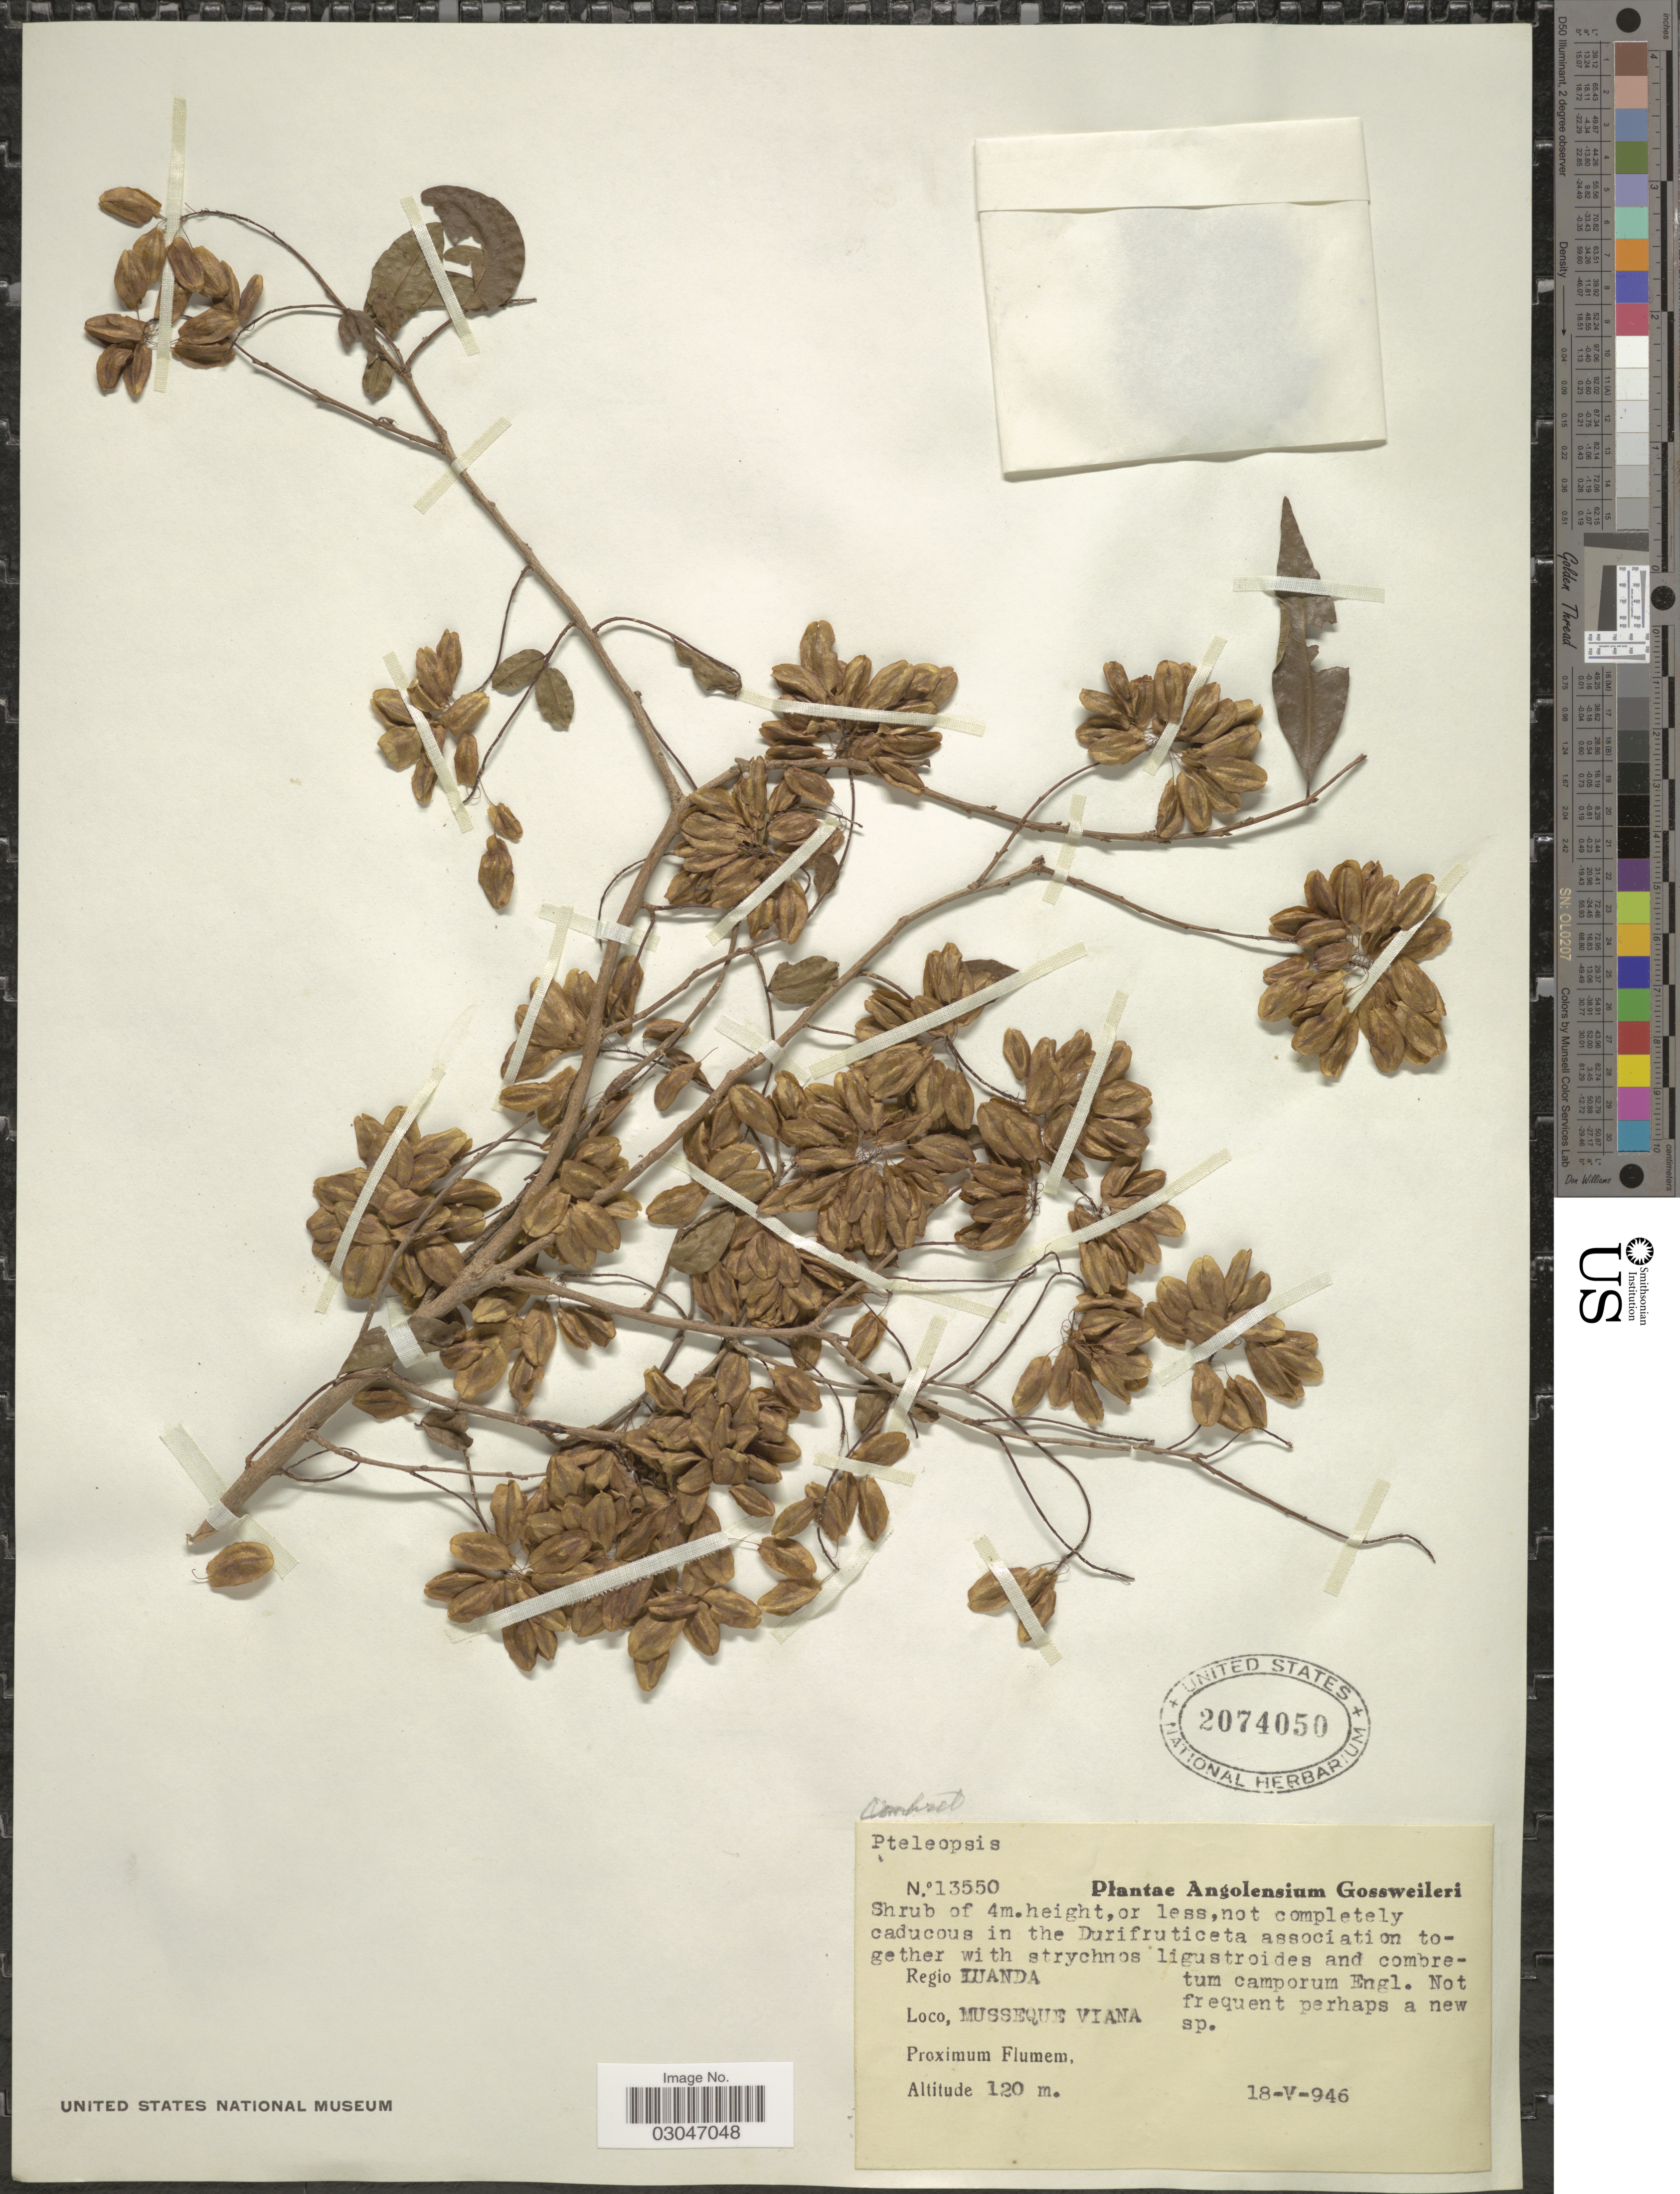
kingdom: Plantae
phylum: Tracheophyta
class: Magnoliopsida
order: Myrtales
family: Combretaceae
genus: Terminalia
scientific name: Terminalia sp.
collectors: -. Gossweiler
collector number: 13550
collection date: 1946-05-18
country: Angola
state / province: Luanda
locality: Musseque Viana.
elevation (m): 120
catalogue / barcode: US 2074050